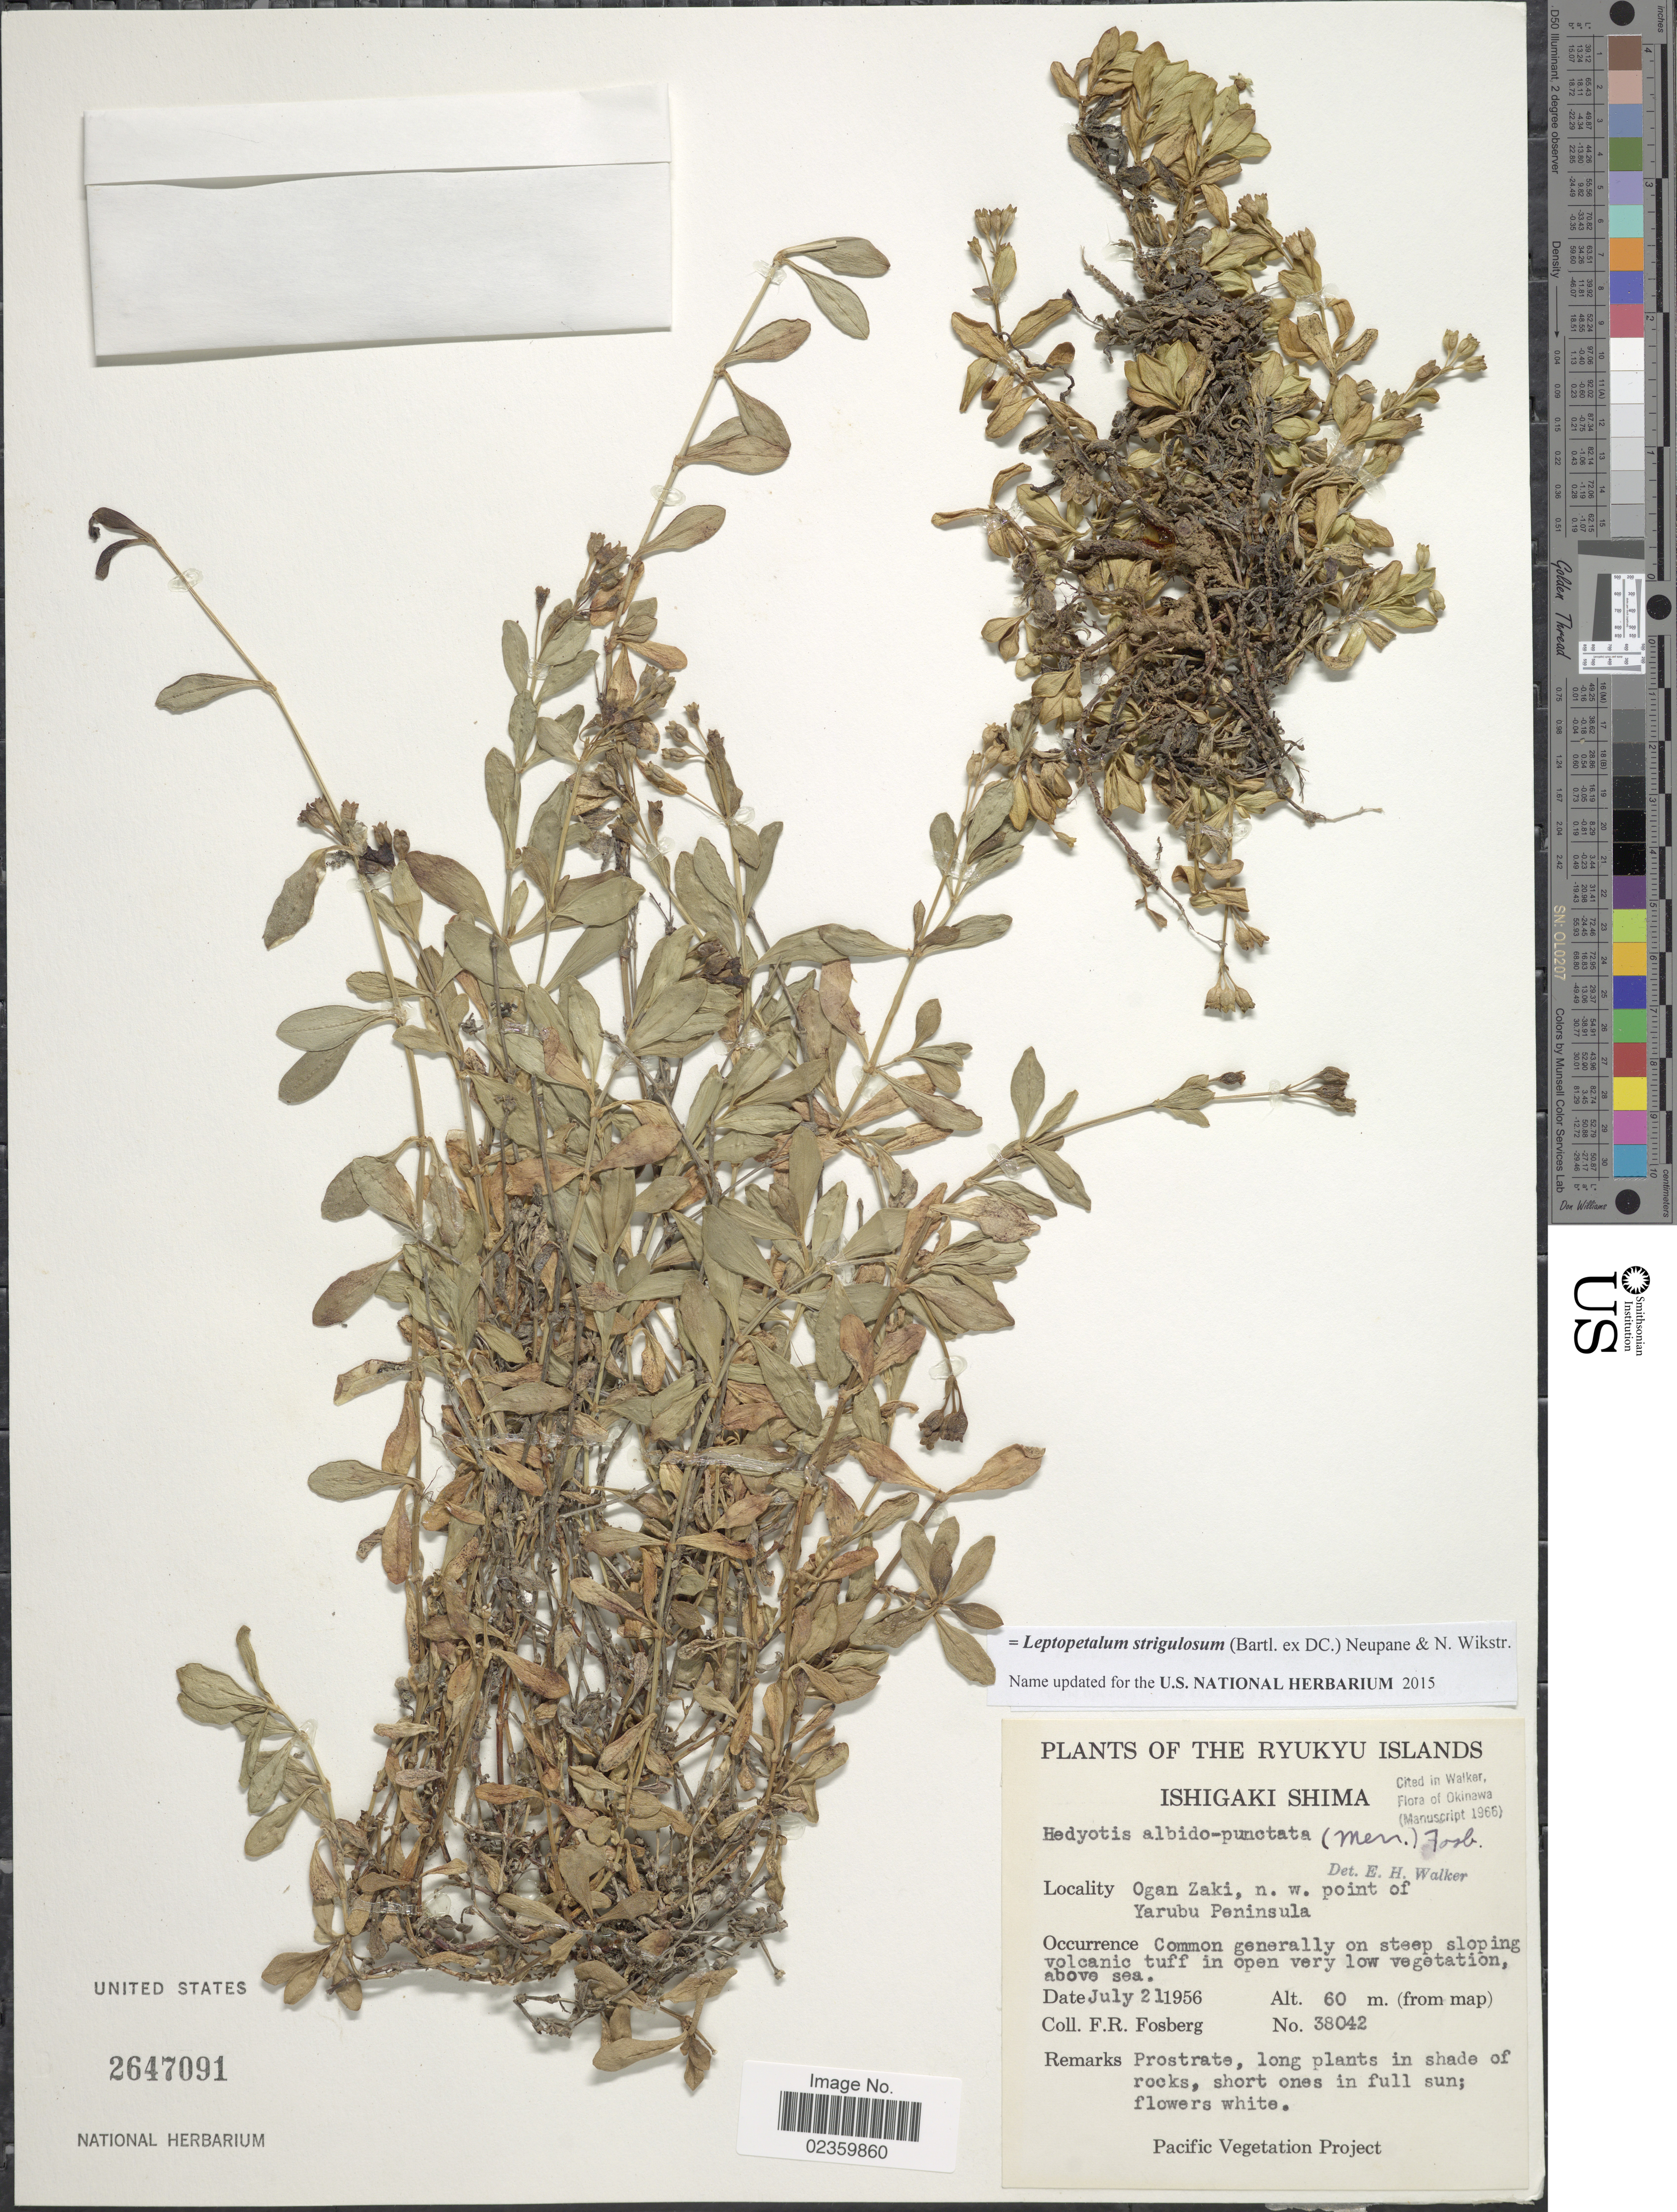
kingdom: Plantae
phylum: Tracheophyta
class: Magnoliopsida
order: Gentianales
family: Rubiaceae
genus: Leptopetalum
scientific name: Leptopetalum strigulosum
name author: (Bartl. ex DC.) Neupane & N. Wikstr.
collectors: F. R. Fosberg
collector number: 38042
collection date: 1956-07-21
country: Japan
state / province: Okinawa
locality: The Ryukyu Islands, Ishigaki Shima, Ogan Zaki, n.w. point of Yarubu Peninsula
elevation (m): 60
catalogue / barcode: US 2647091